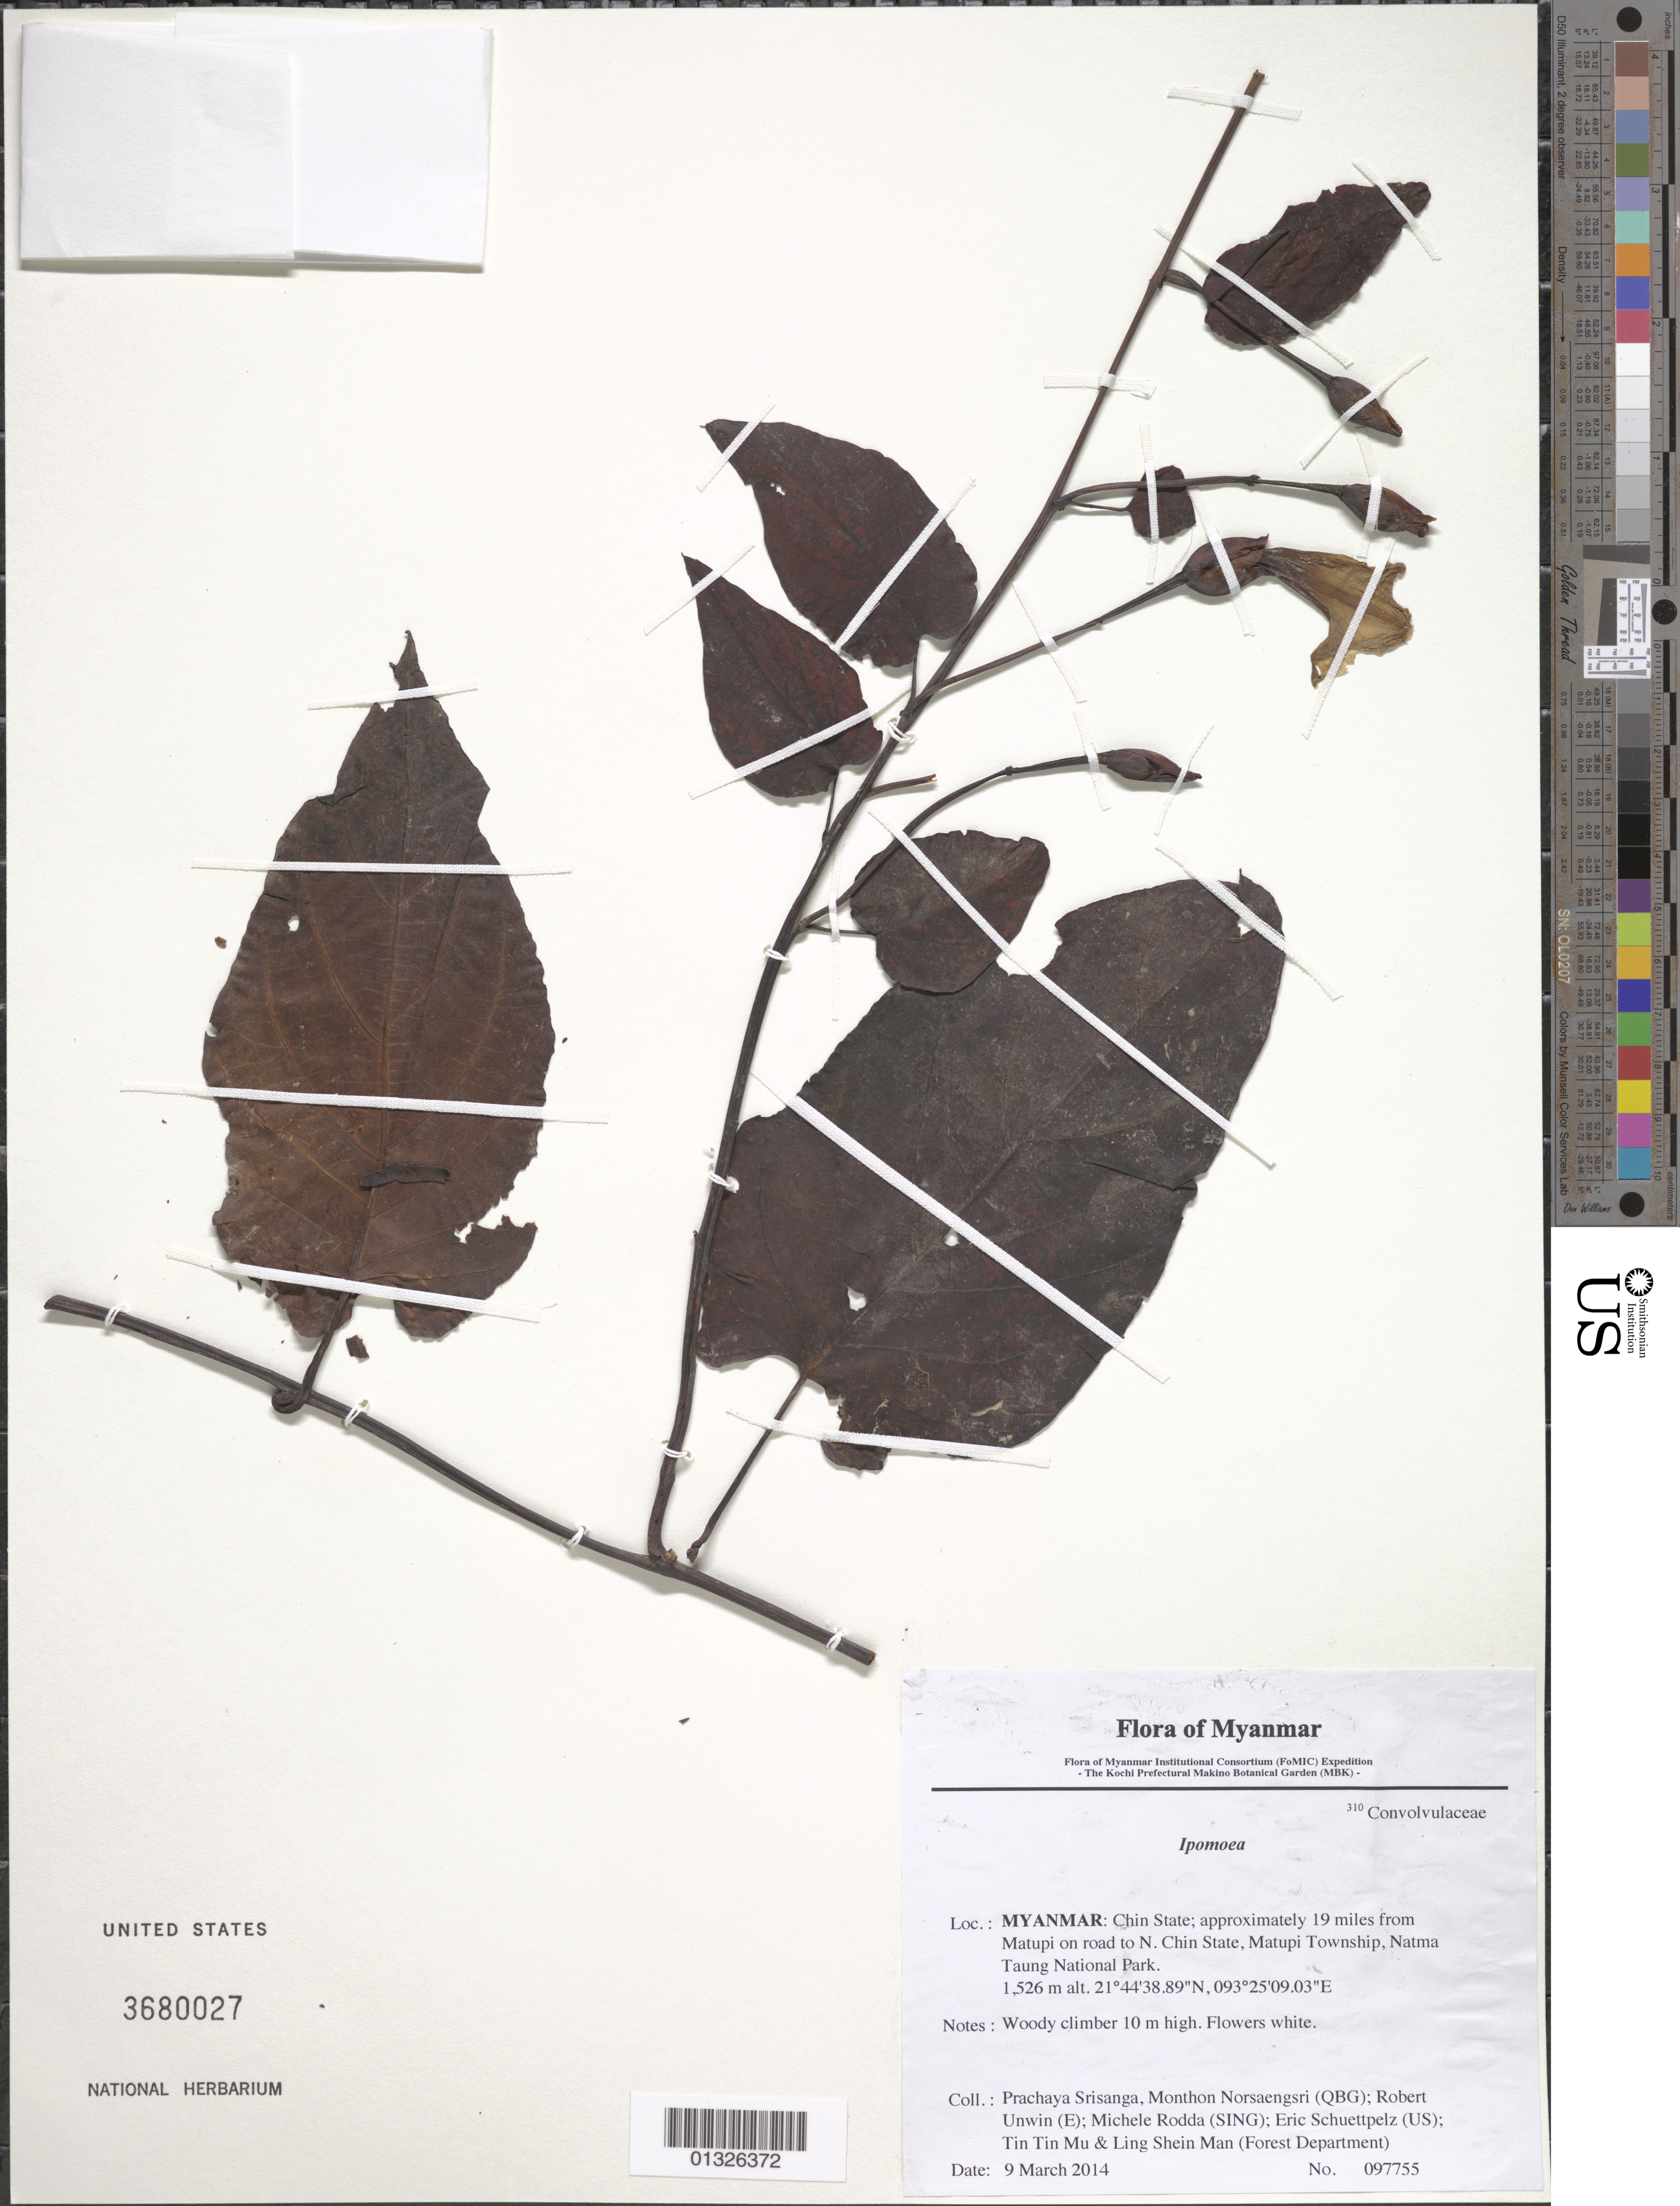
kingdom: Plantae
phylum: Tracheophyta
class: Magnoliopsida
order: Solanales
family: Convolvulaceae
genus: Ipomoea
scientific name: Ipomoea sp.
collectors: P. Srisanga, M. Norsaengsri, R. Unwin, M. Rodda, E. Schuettpelz, Tin Tin Mu & Ling Shein Man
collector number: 97755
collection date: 2014-03-09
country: Myanmar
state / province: Chin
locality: Approximately 19 miles from Matupi on road to N. Chin State, Matupi Township, Natma Taung National Park.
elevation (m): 1526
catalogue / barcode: US 3680027